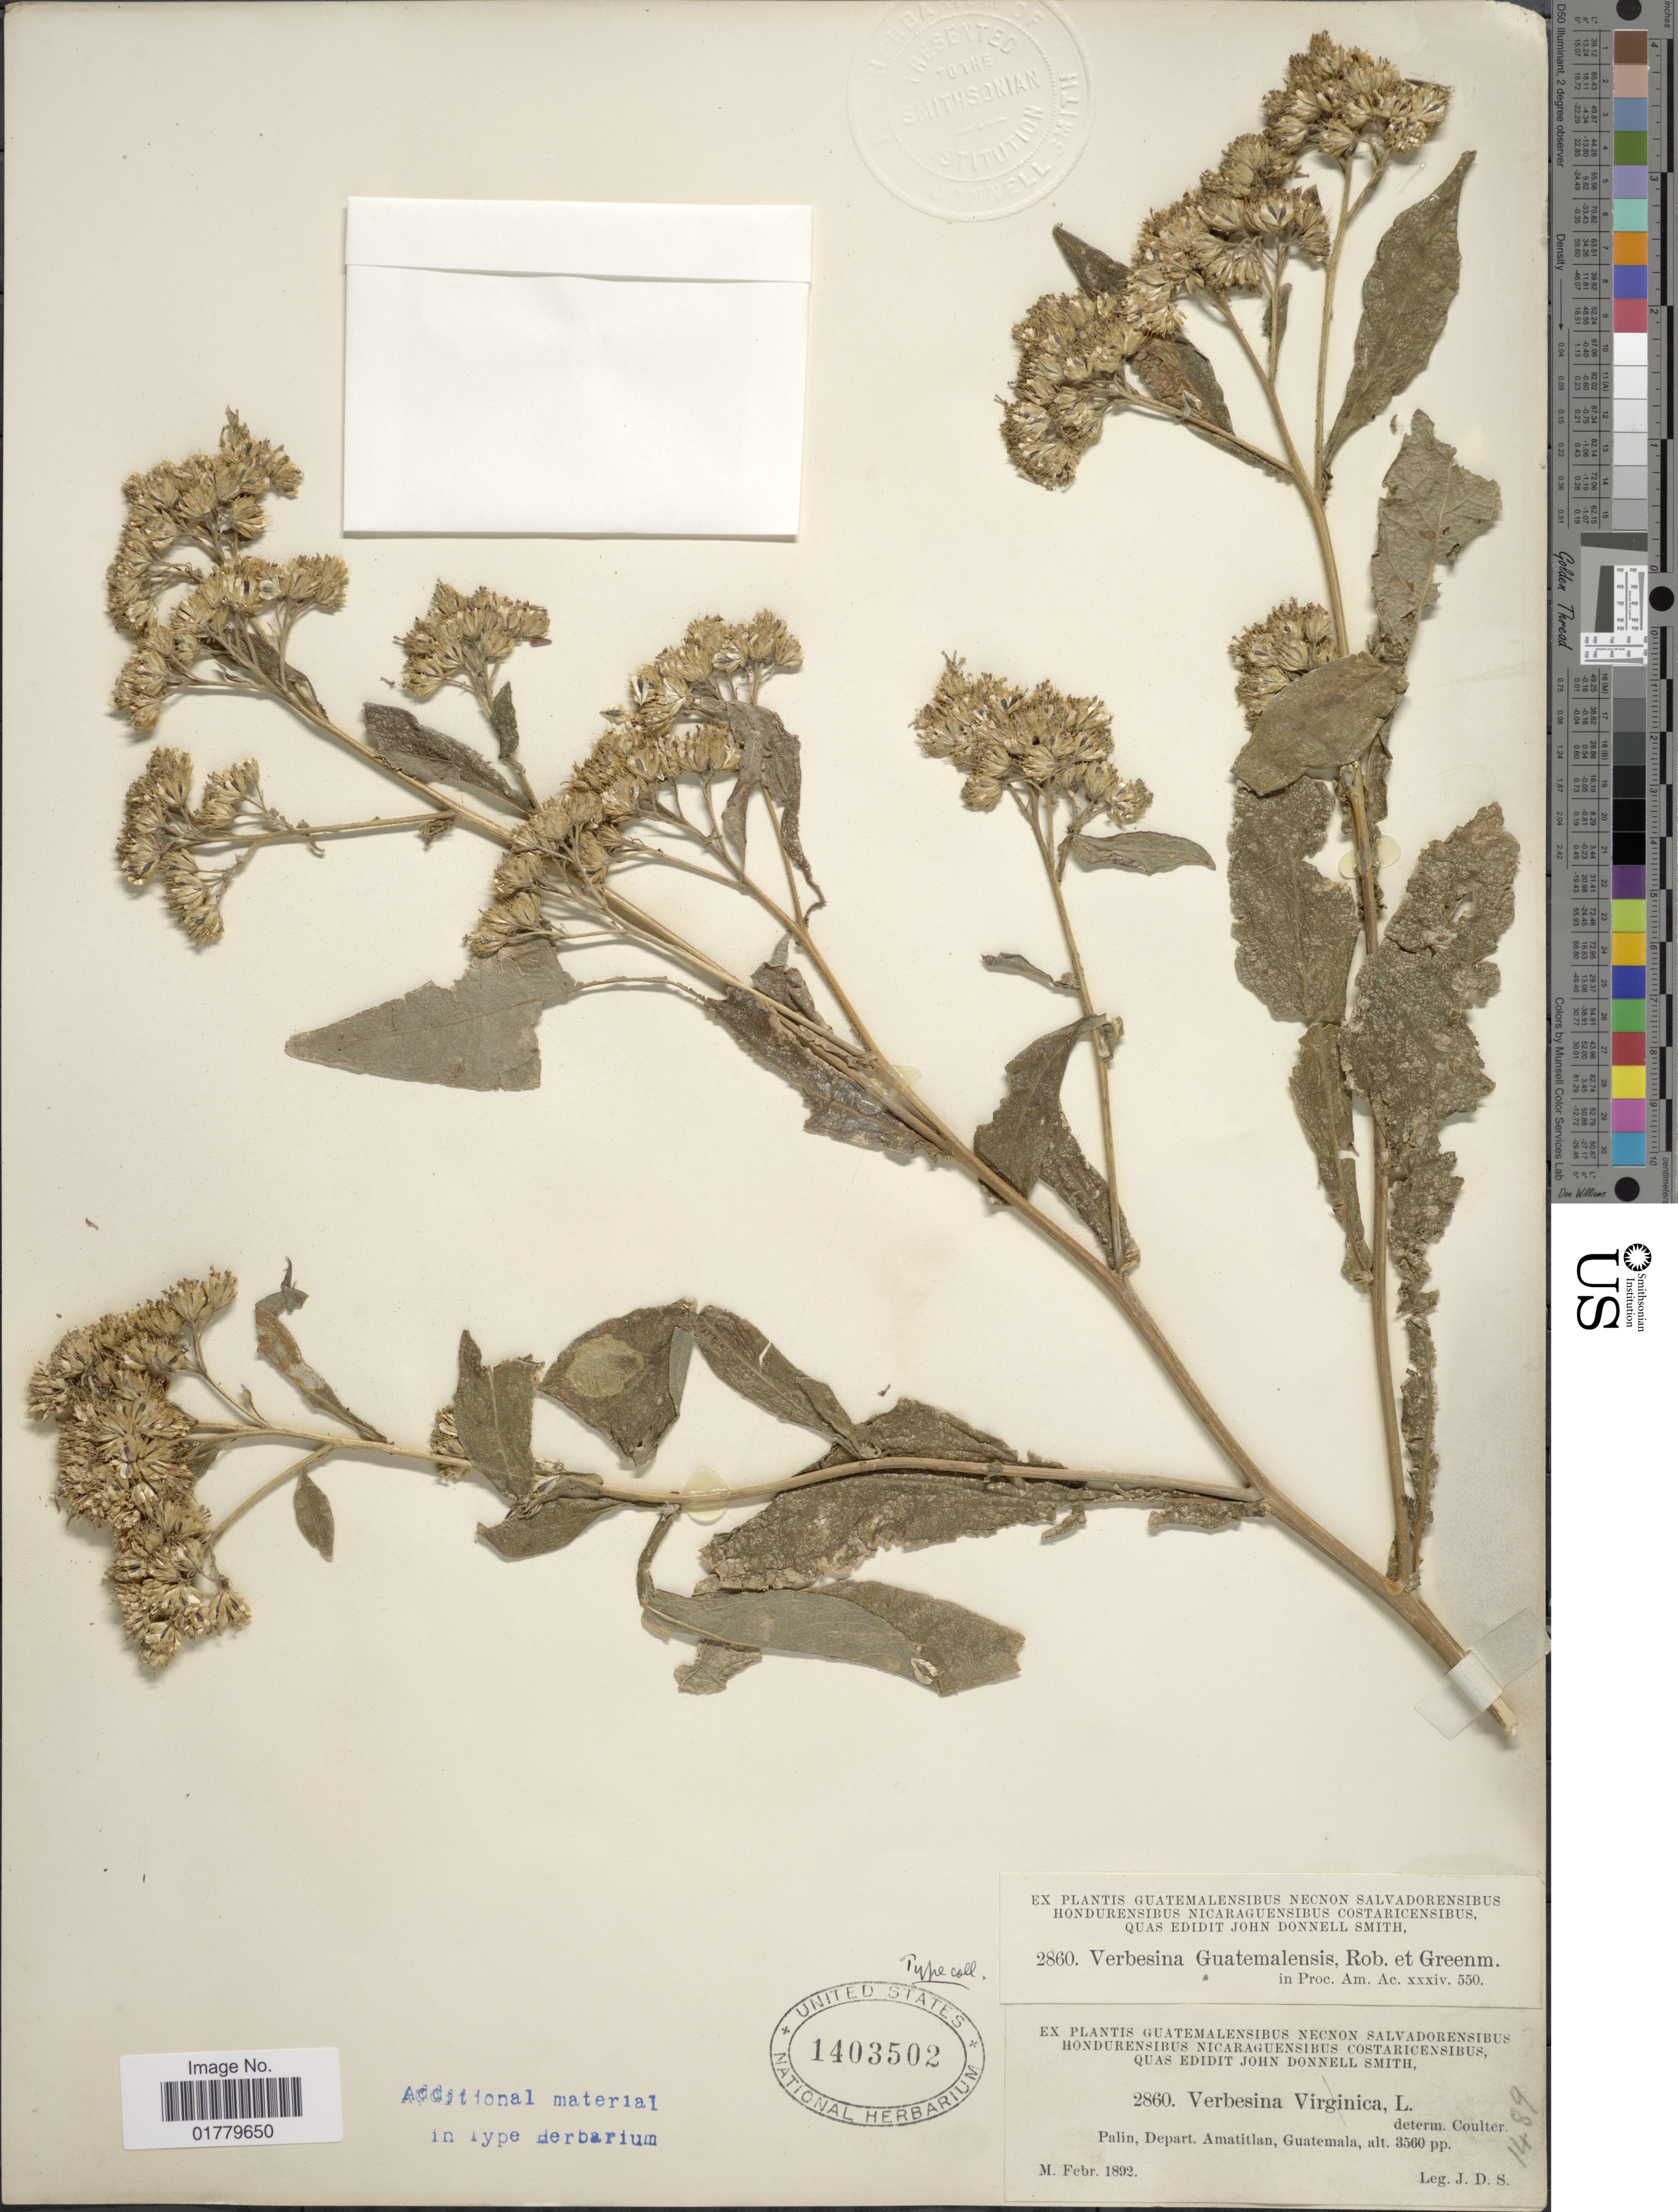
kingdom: Plantae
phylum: Tracheophyta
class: Magnoliopsida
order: Asterales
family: Asteraceae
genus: Verbesina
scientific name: Verbesina guatemalensis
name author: B.L. Rob. & Greenm.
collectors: J. Donnell Smith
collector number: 2860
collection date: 1892-02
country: Guatemala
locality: Palin, Depart. Amatitlan, Guatemala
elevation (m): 1085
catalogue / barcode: US 1403502